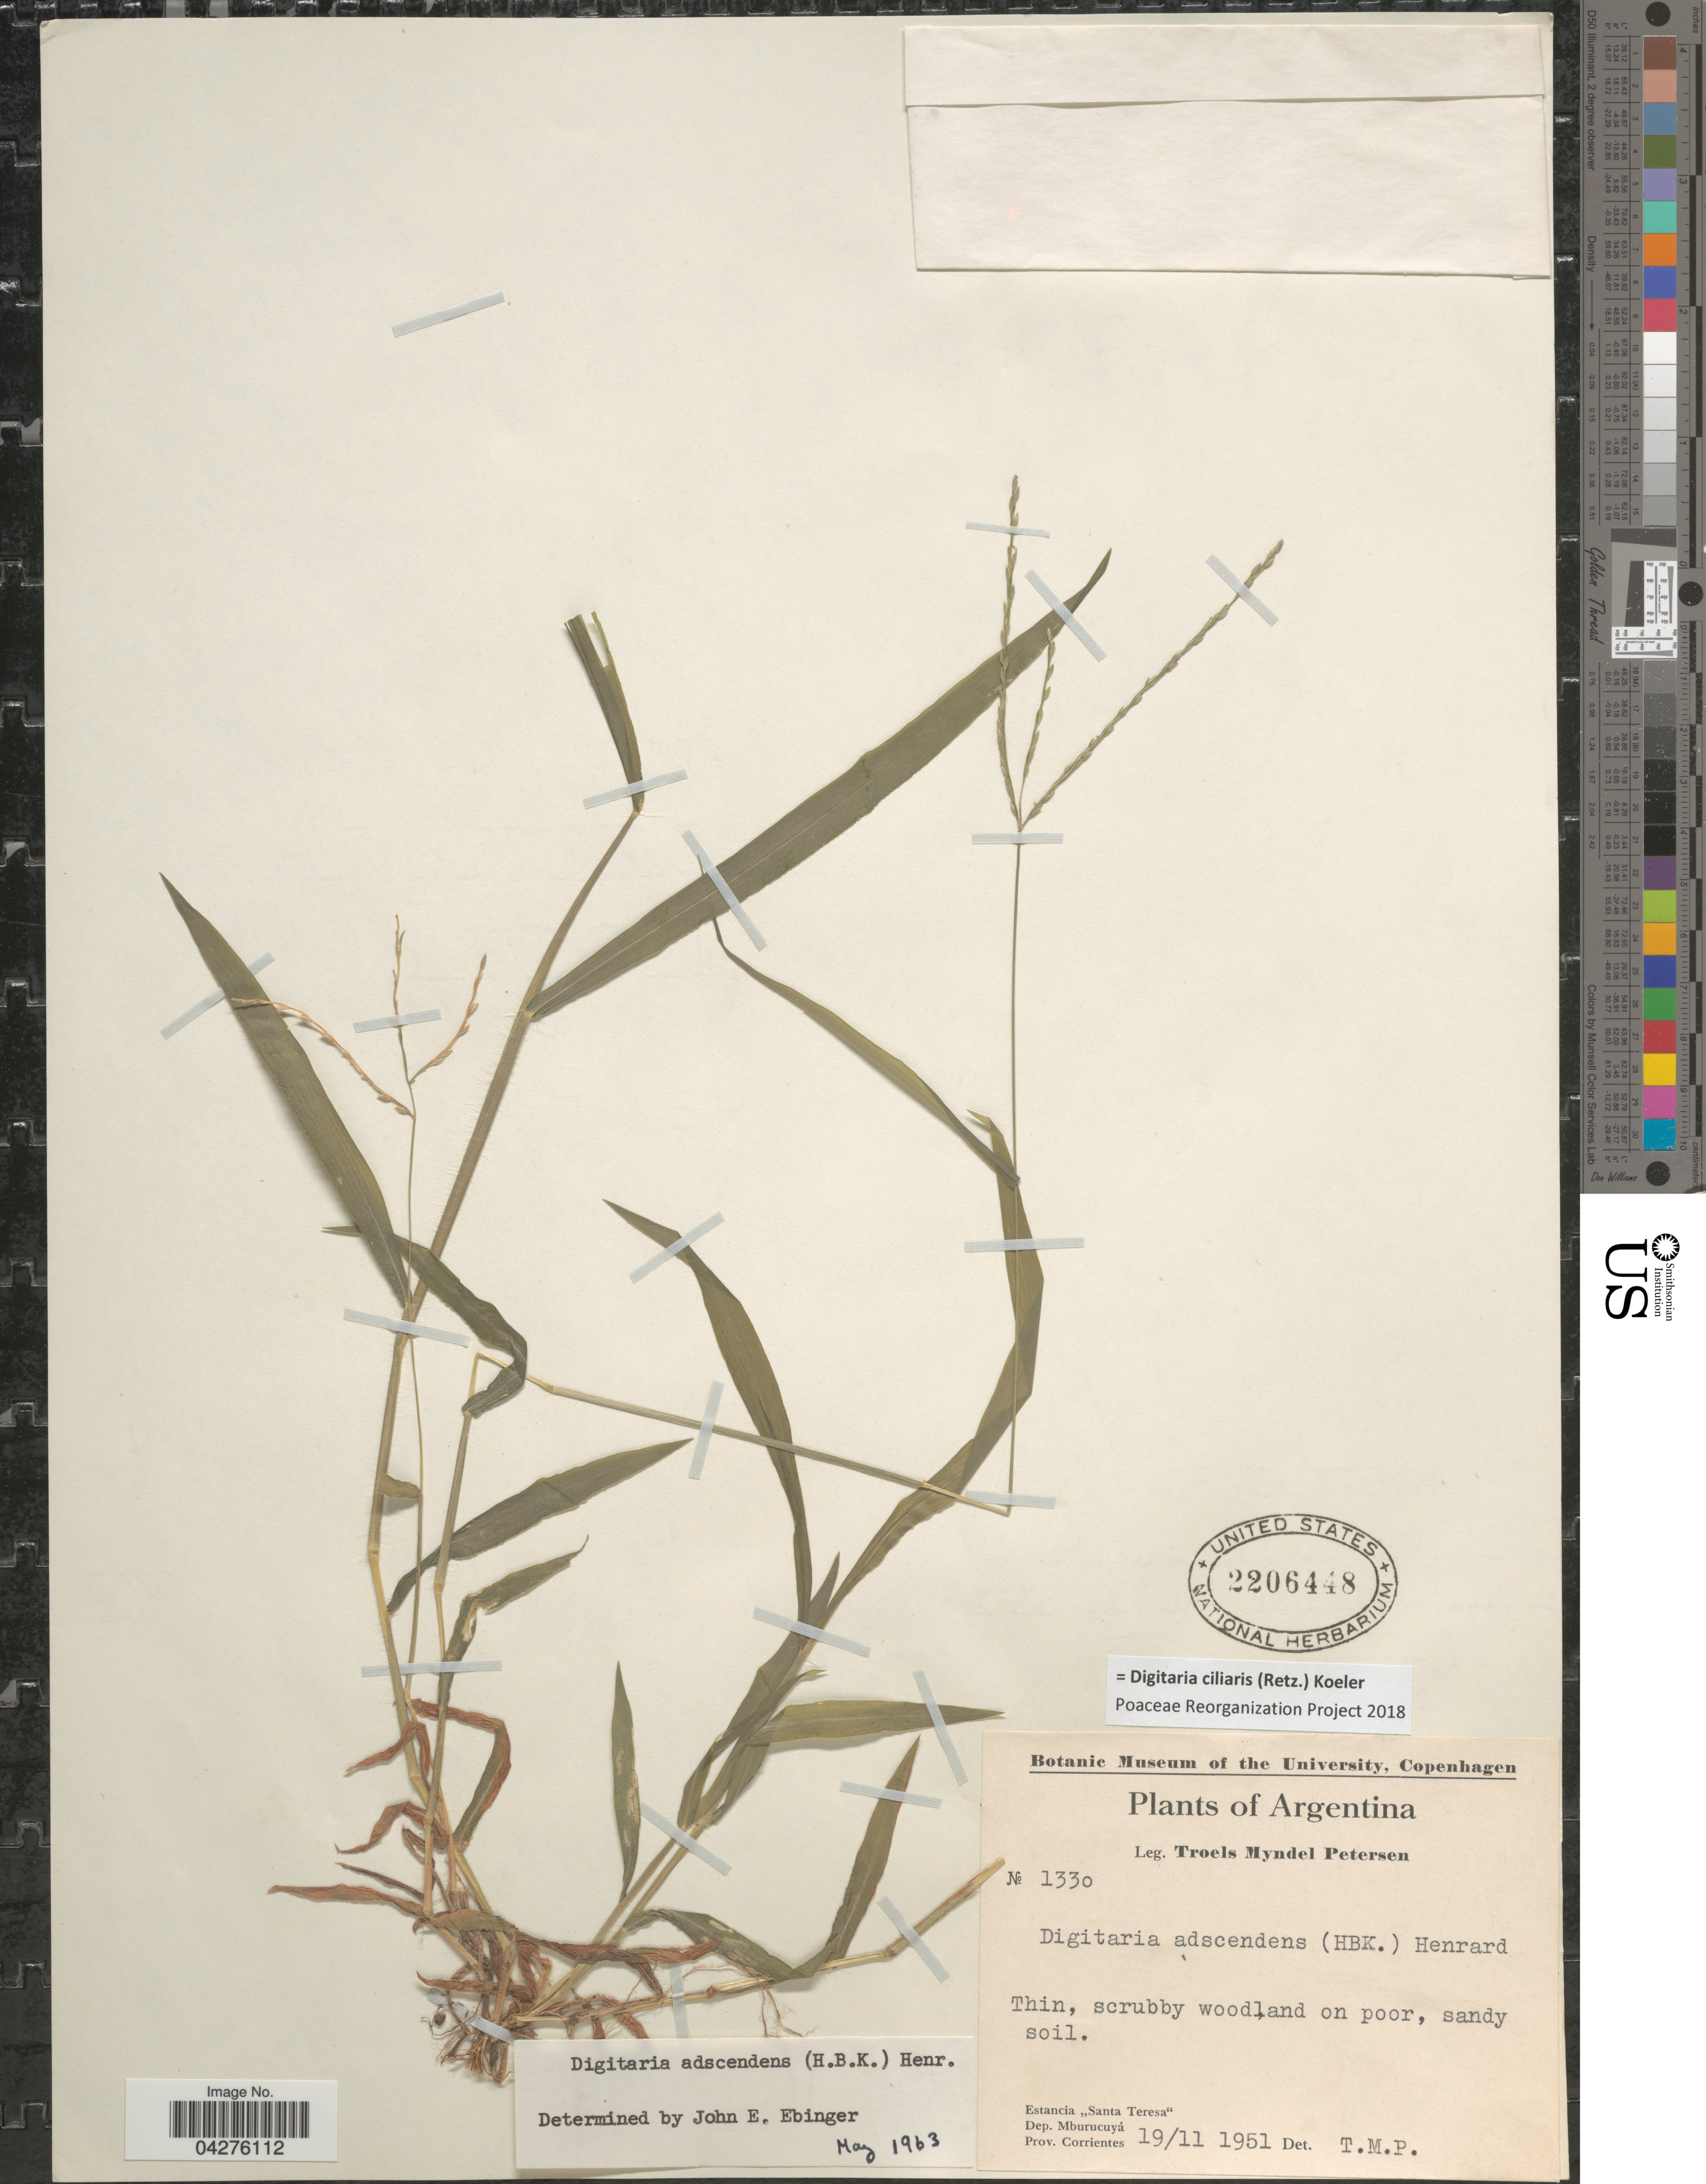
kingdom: Plantae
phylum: Tracheophyta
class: Liliopsida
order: Poales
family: Poaceae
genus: Digitaria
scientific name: Digitaria ciliaris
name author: (Retz.) Koeler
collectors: T. M. Petersen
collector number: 1330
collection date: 1951-11-19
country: Argentina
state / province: Corrientes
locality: Estancia "Santa Teresa". Dep. Mburucuyá.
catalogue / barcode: US 2206448